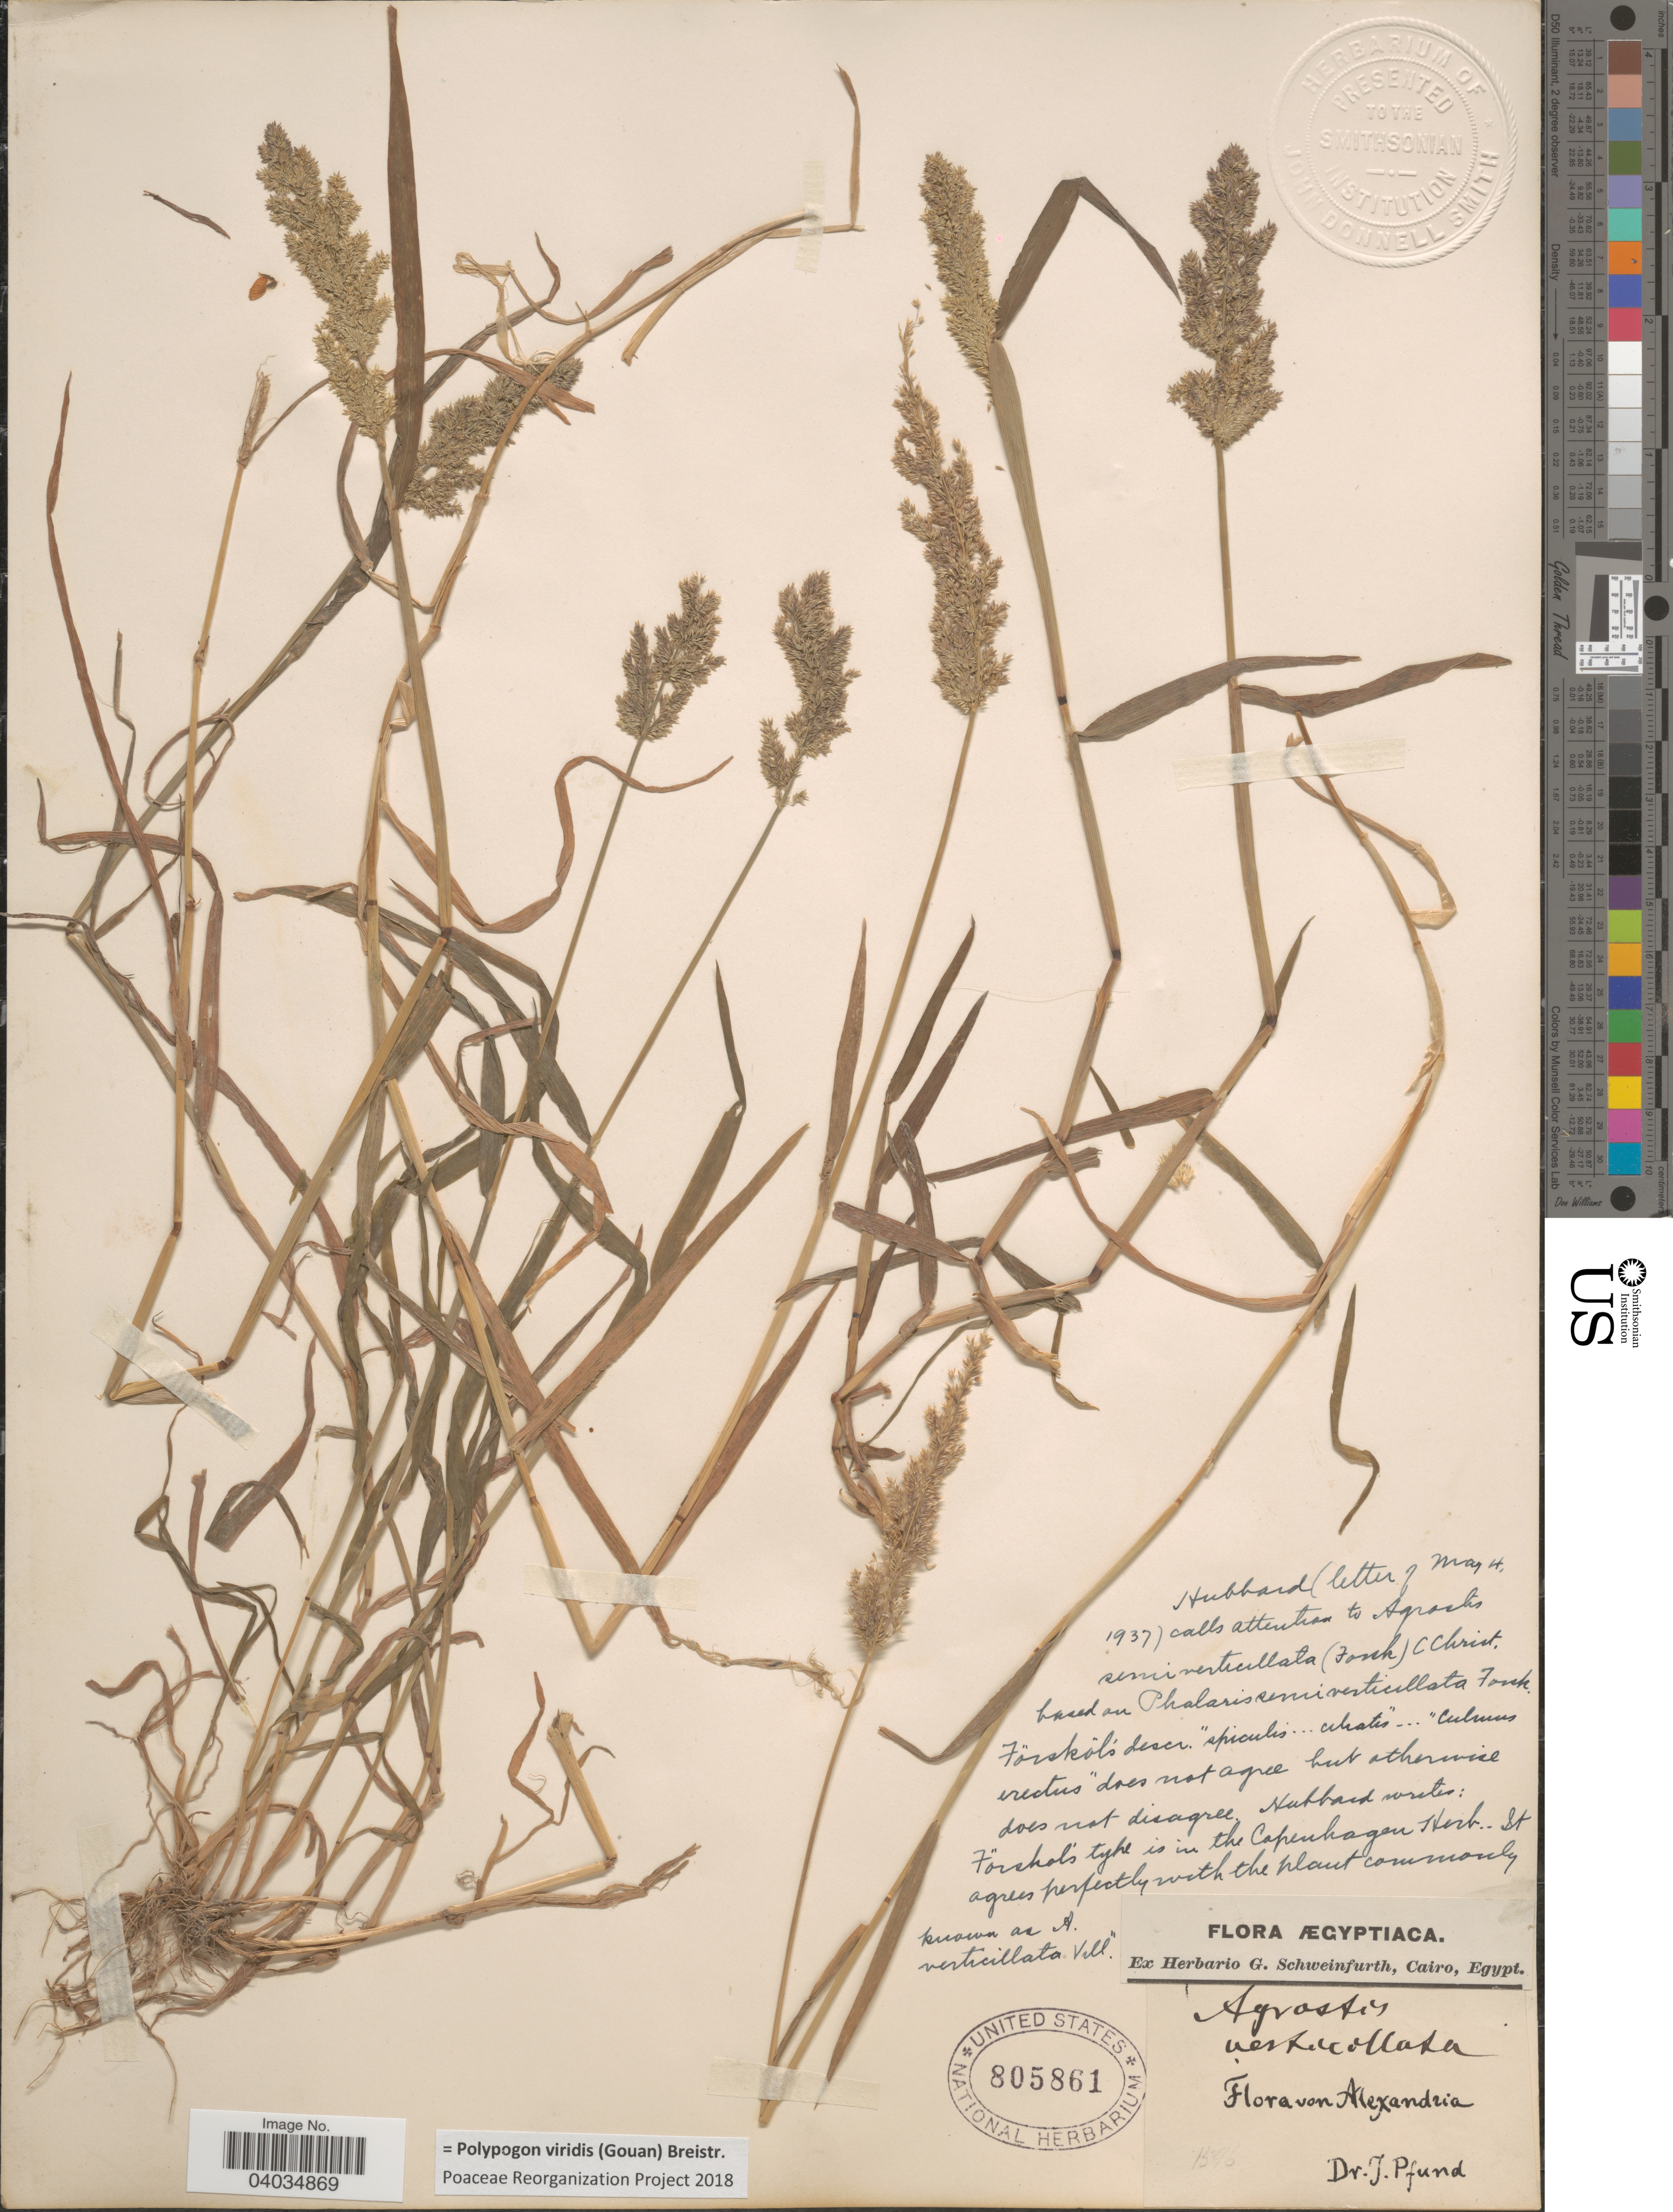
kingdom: Plantae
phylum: Tracheophyta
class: Liliopsida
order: Poales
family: Poaceae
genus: Polypogon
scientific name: Polypogon viridis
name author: (Gouan) Breistroffer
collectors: J. Pfund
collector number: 1546*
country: Egypt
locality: Ægyptiaca. Alexandria.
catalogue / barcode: US 805861